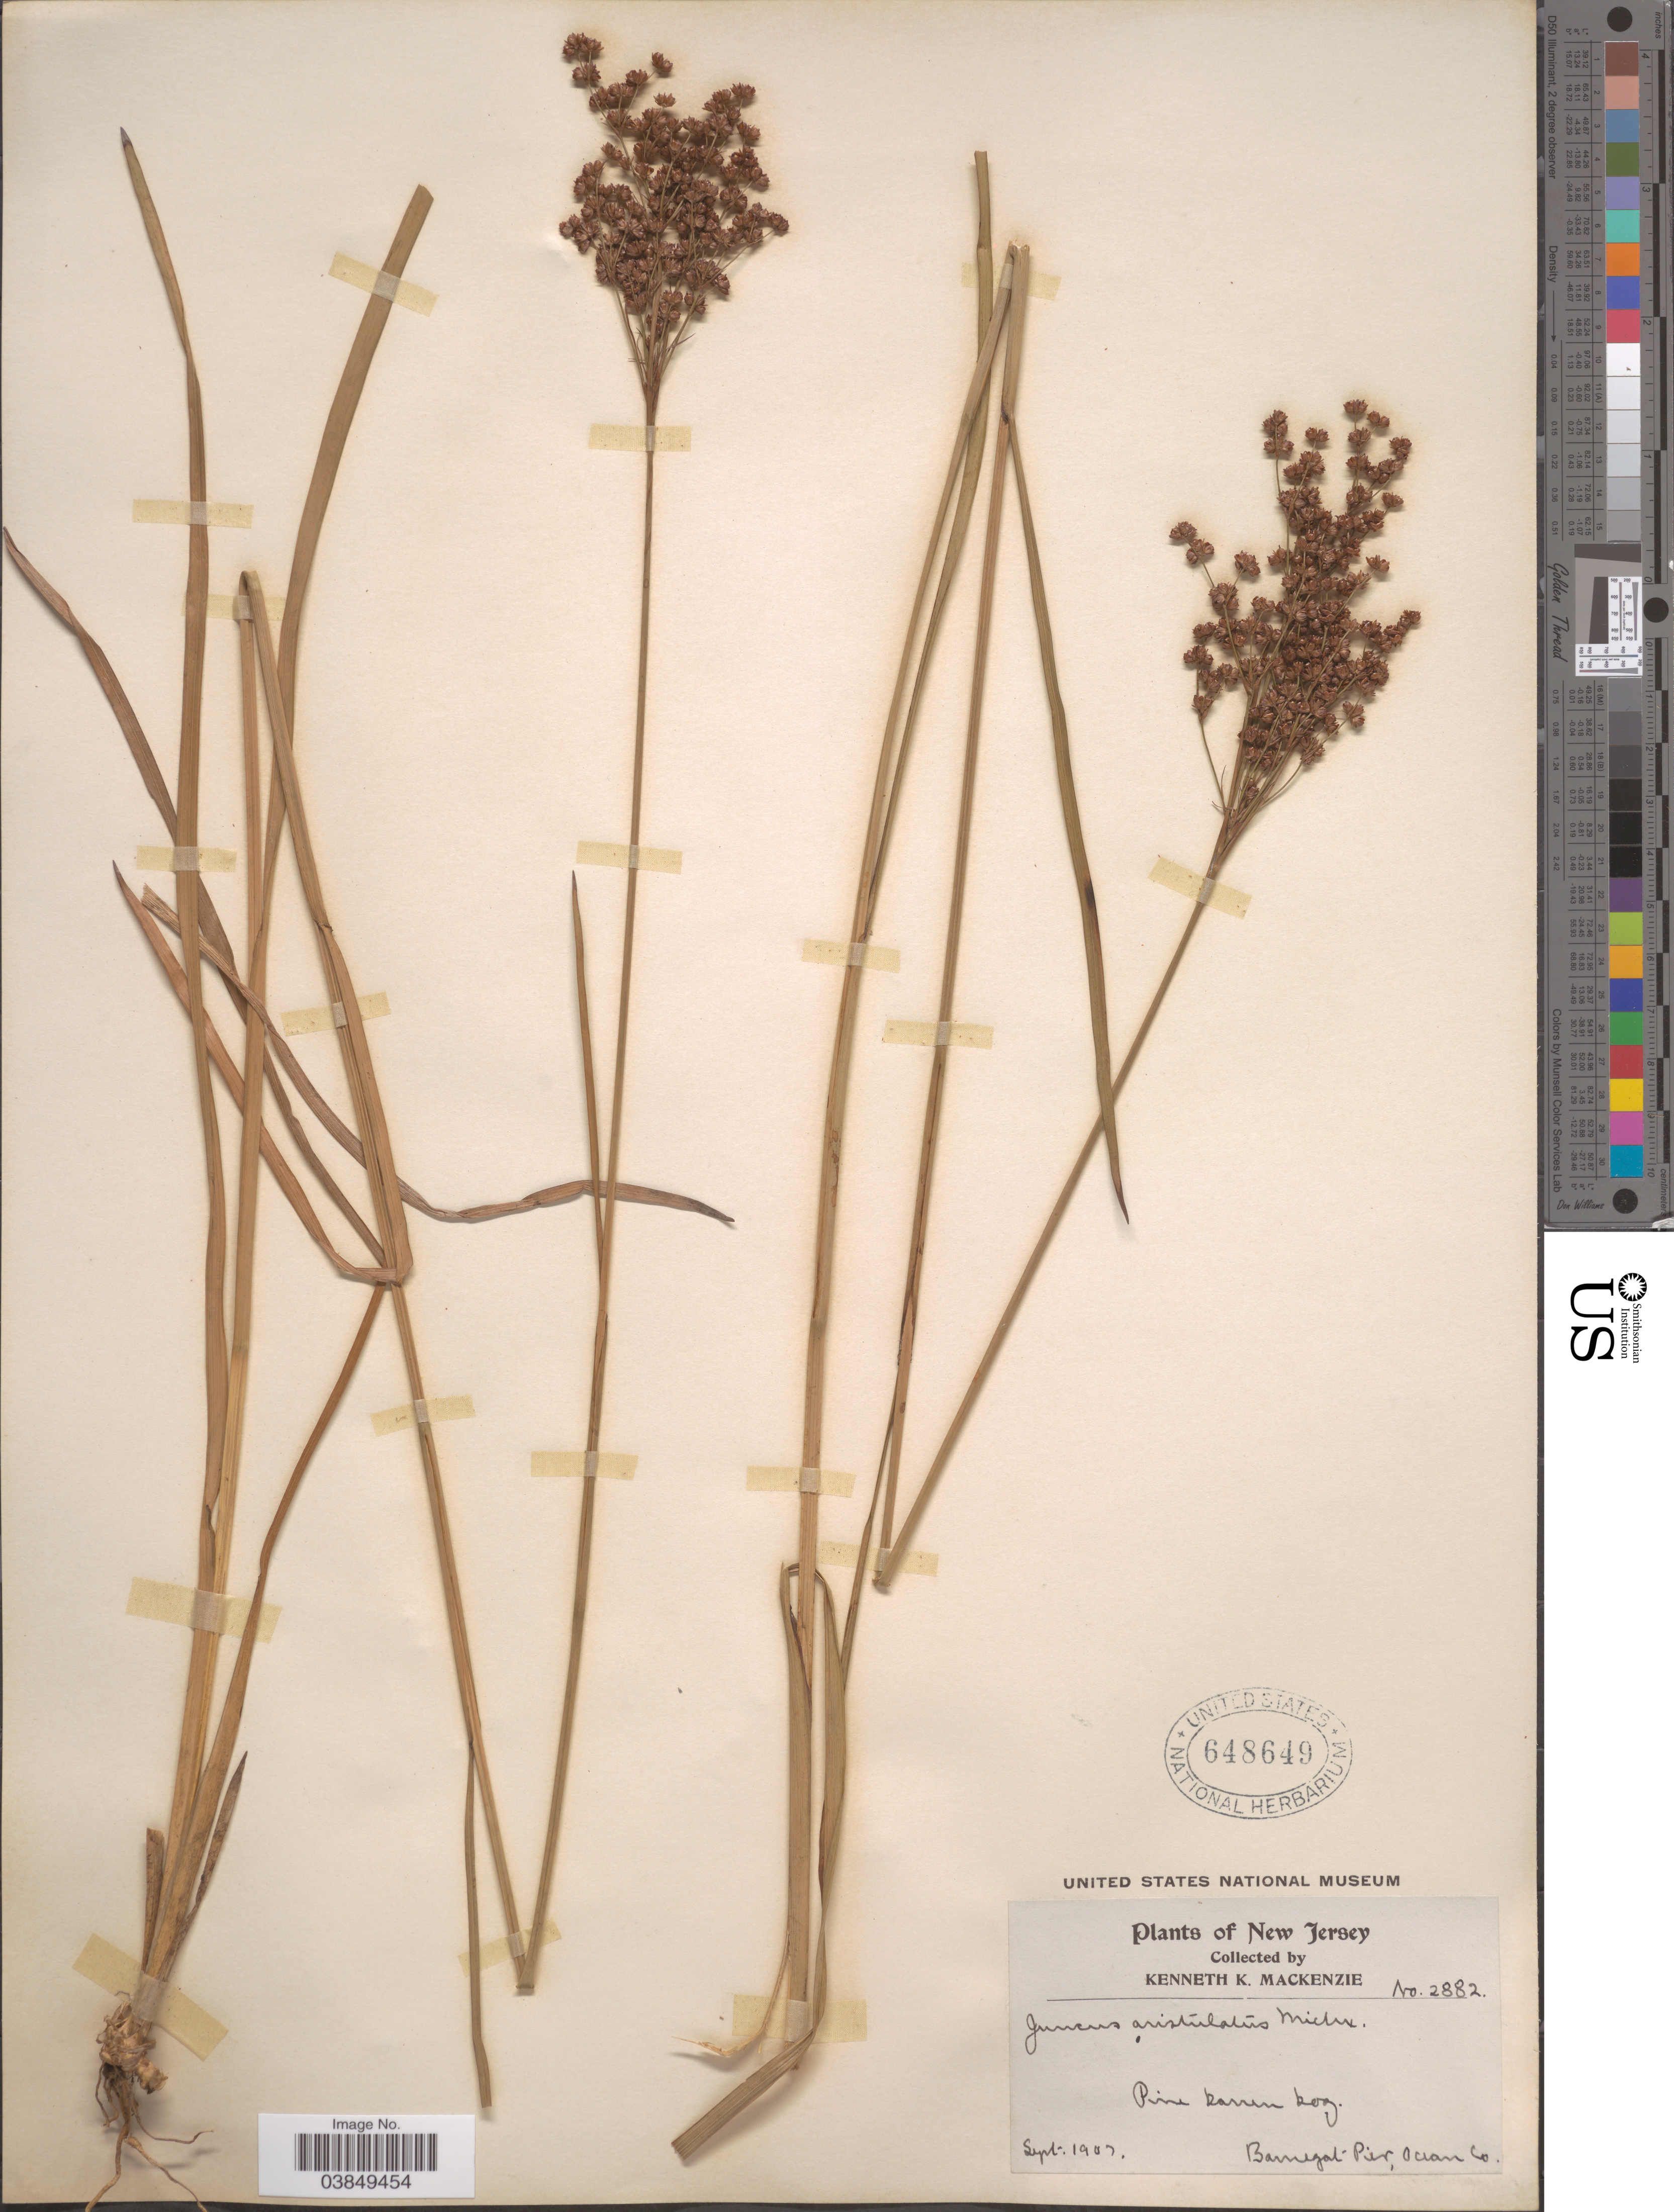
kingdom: Plantae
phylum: Tracheophyta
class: Liliopsida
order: Poales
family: Juncaceae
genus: Juncus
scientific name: Juncus aristulatus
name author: Michx.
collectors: K. K. Mackenzie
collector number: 2882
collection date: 1907-09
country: United States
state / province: New Jersey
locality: Barnegat Pier, Ocean Co.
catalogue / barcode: US 648649